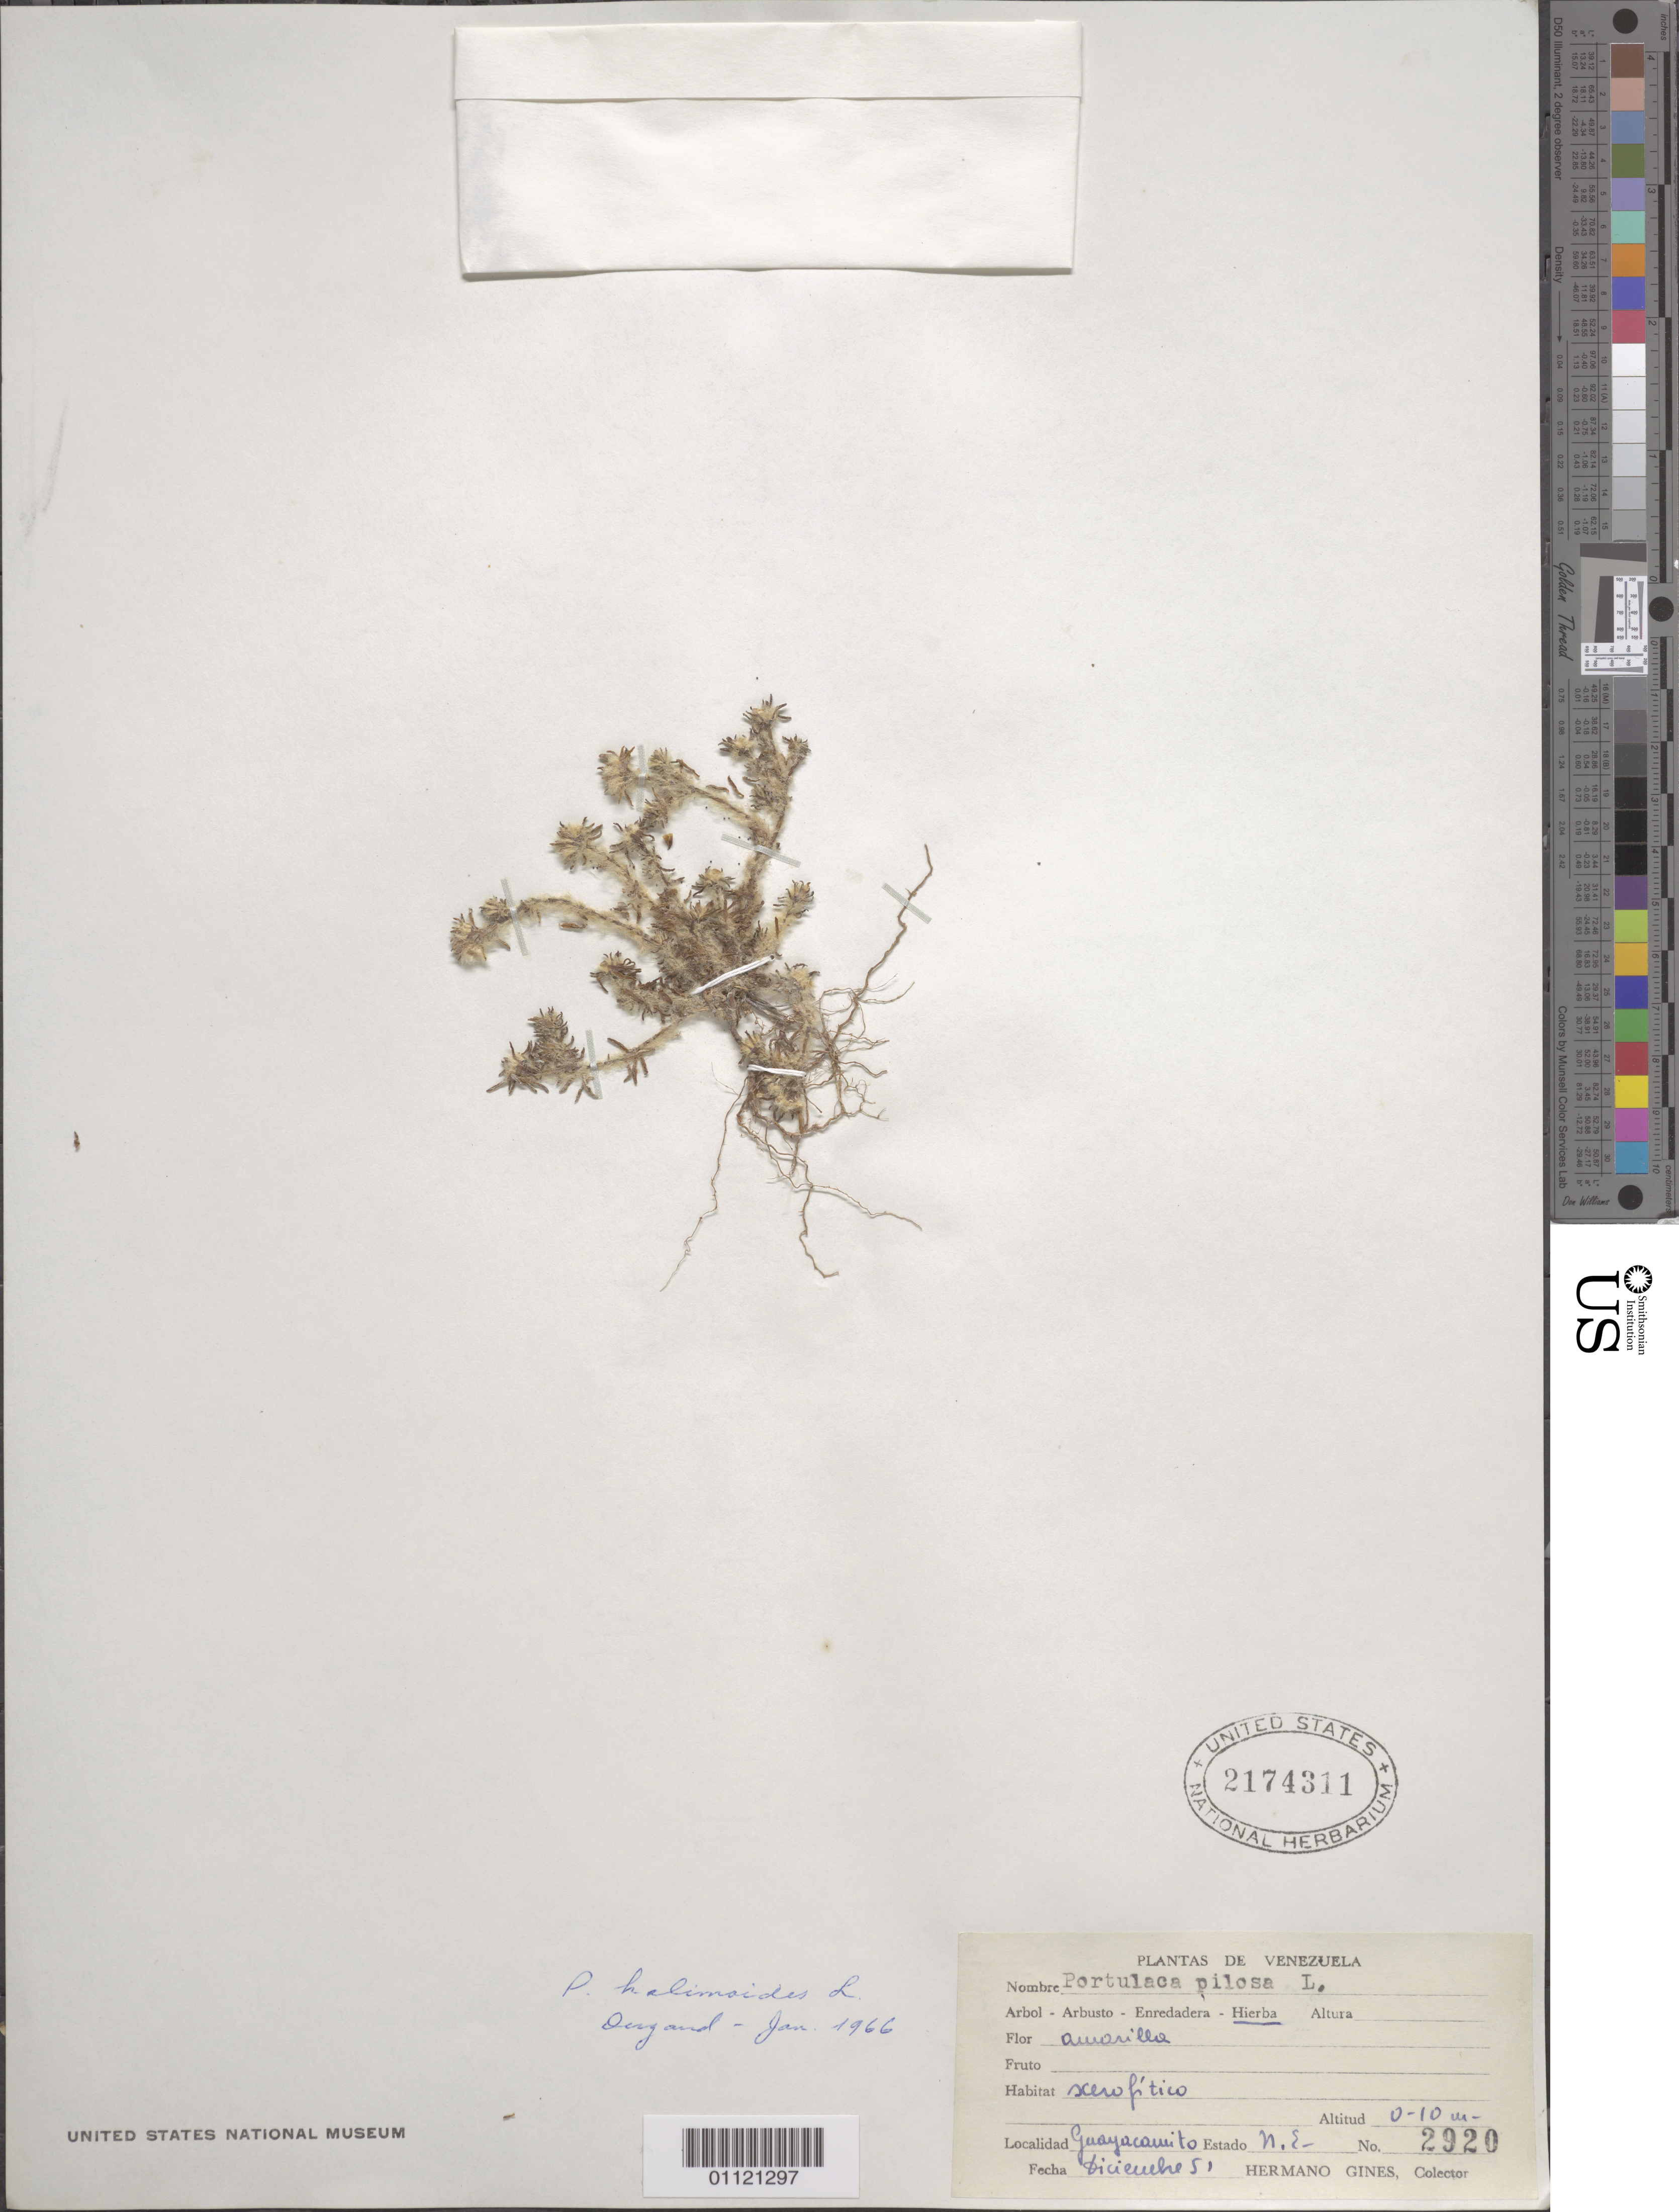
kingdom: Plantae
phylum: Tracheophyta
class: Magnoliopsida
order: Caryophyllales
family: Portulacaceae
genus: Portulaca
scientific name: Portulaca halimoides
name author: L.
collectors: Bro. Gines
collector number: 2920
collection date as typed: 01 Dec 1951 to 31 Dec 1951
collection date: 1951-12-01/1951-12-31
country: Venezuela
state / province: Nueva Esparta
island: Margarita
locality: Guayacancito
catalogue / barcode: US 2174311